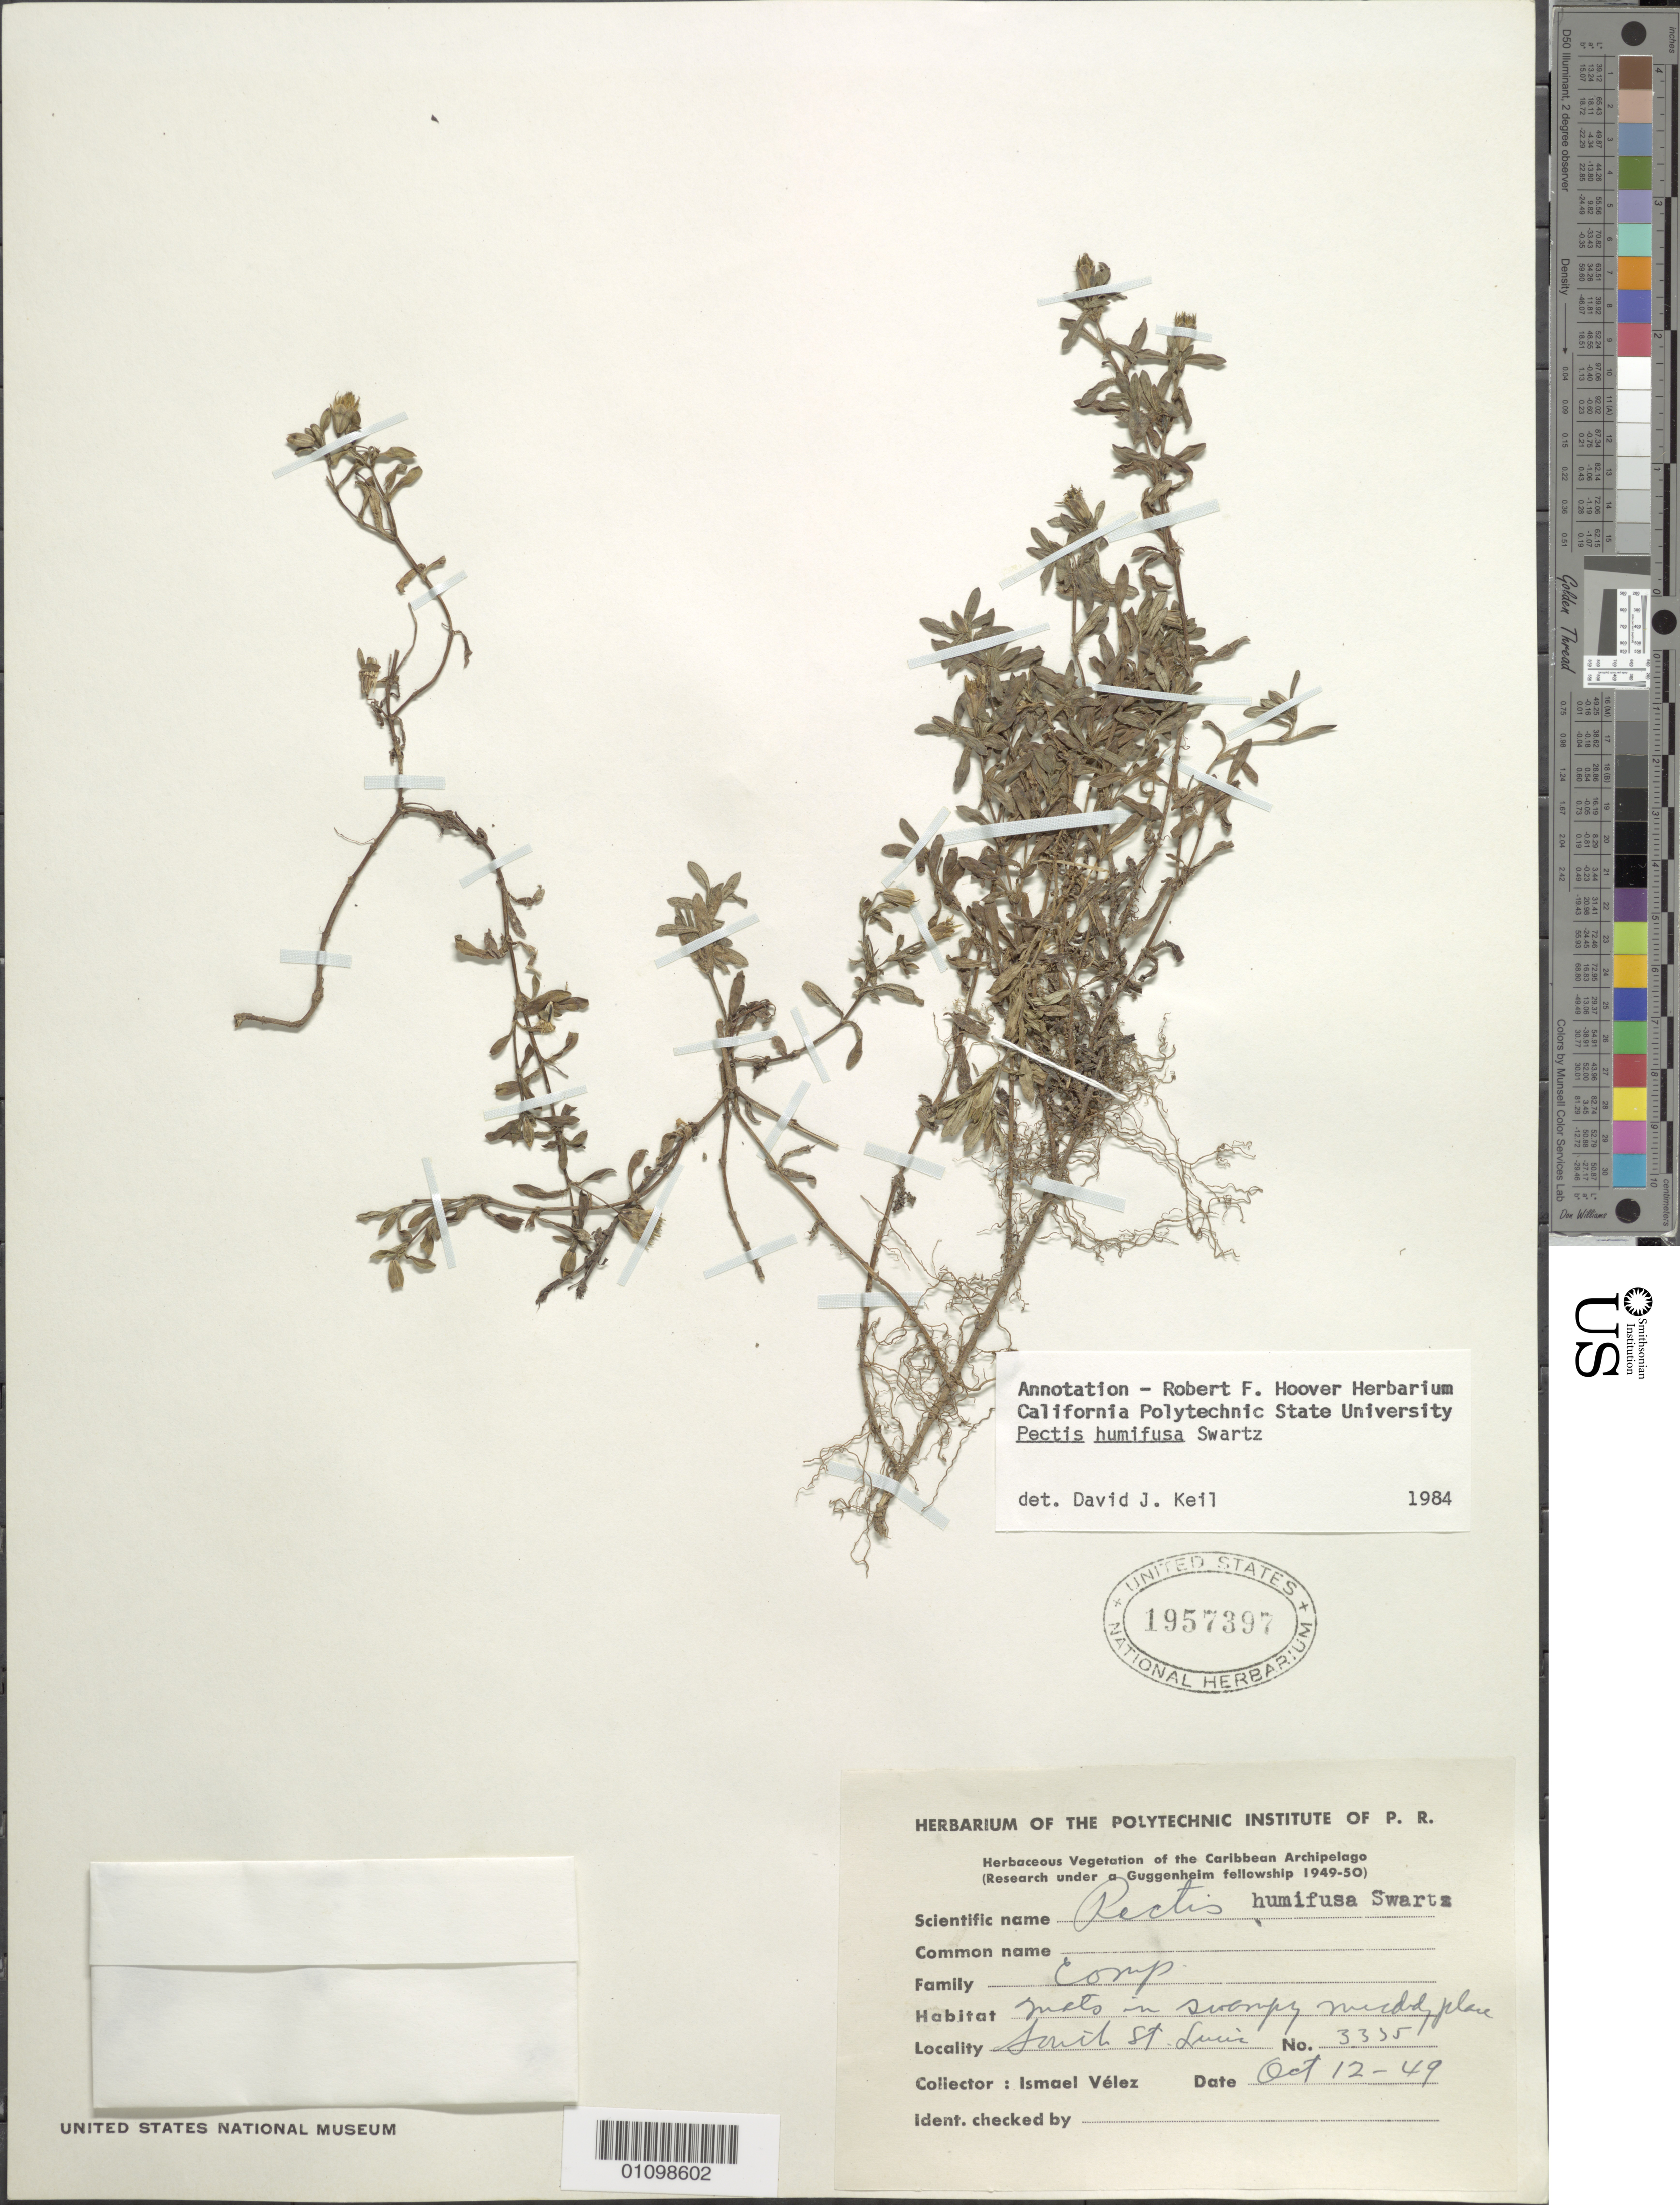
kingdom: Plantae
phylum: Tracheophyta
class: Magnoliopsida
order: Asterales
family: Asteraceae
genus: Pectis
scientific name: Pectis humifusa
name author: Sw.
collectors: I. Velez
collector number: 3335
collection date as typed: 12 Oct 1949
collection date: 1949-10-12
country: St. Lucia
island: St. Lucia I.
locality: South St. Lucia.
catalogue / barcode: US 1957397